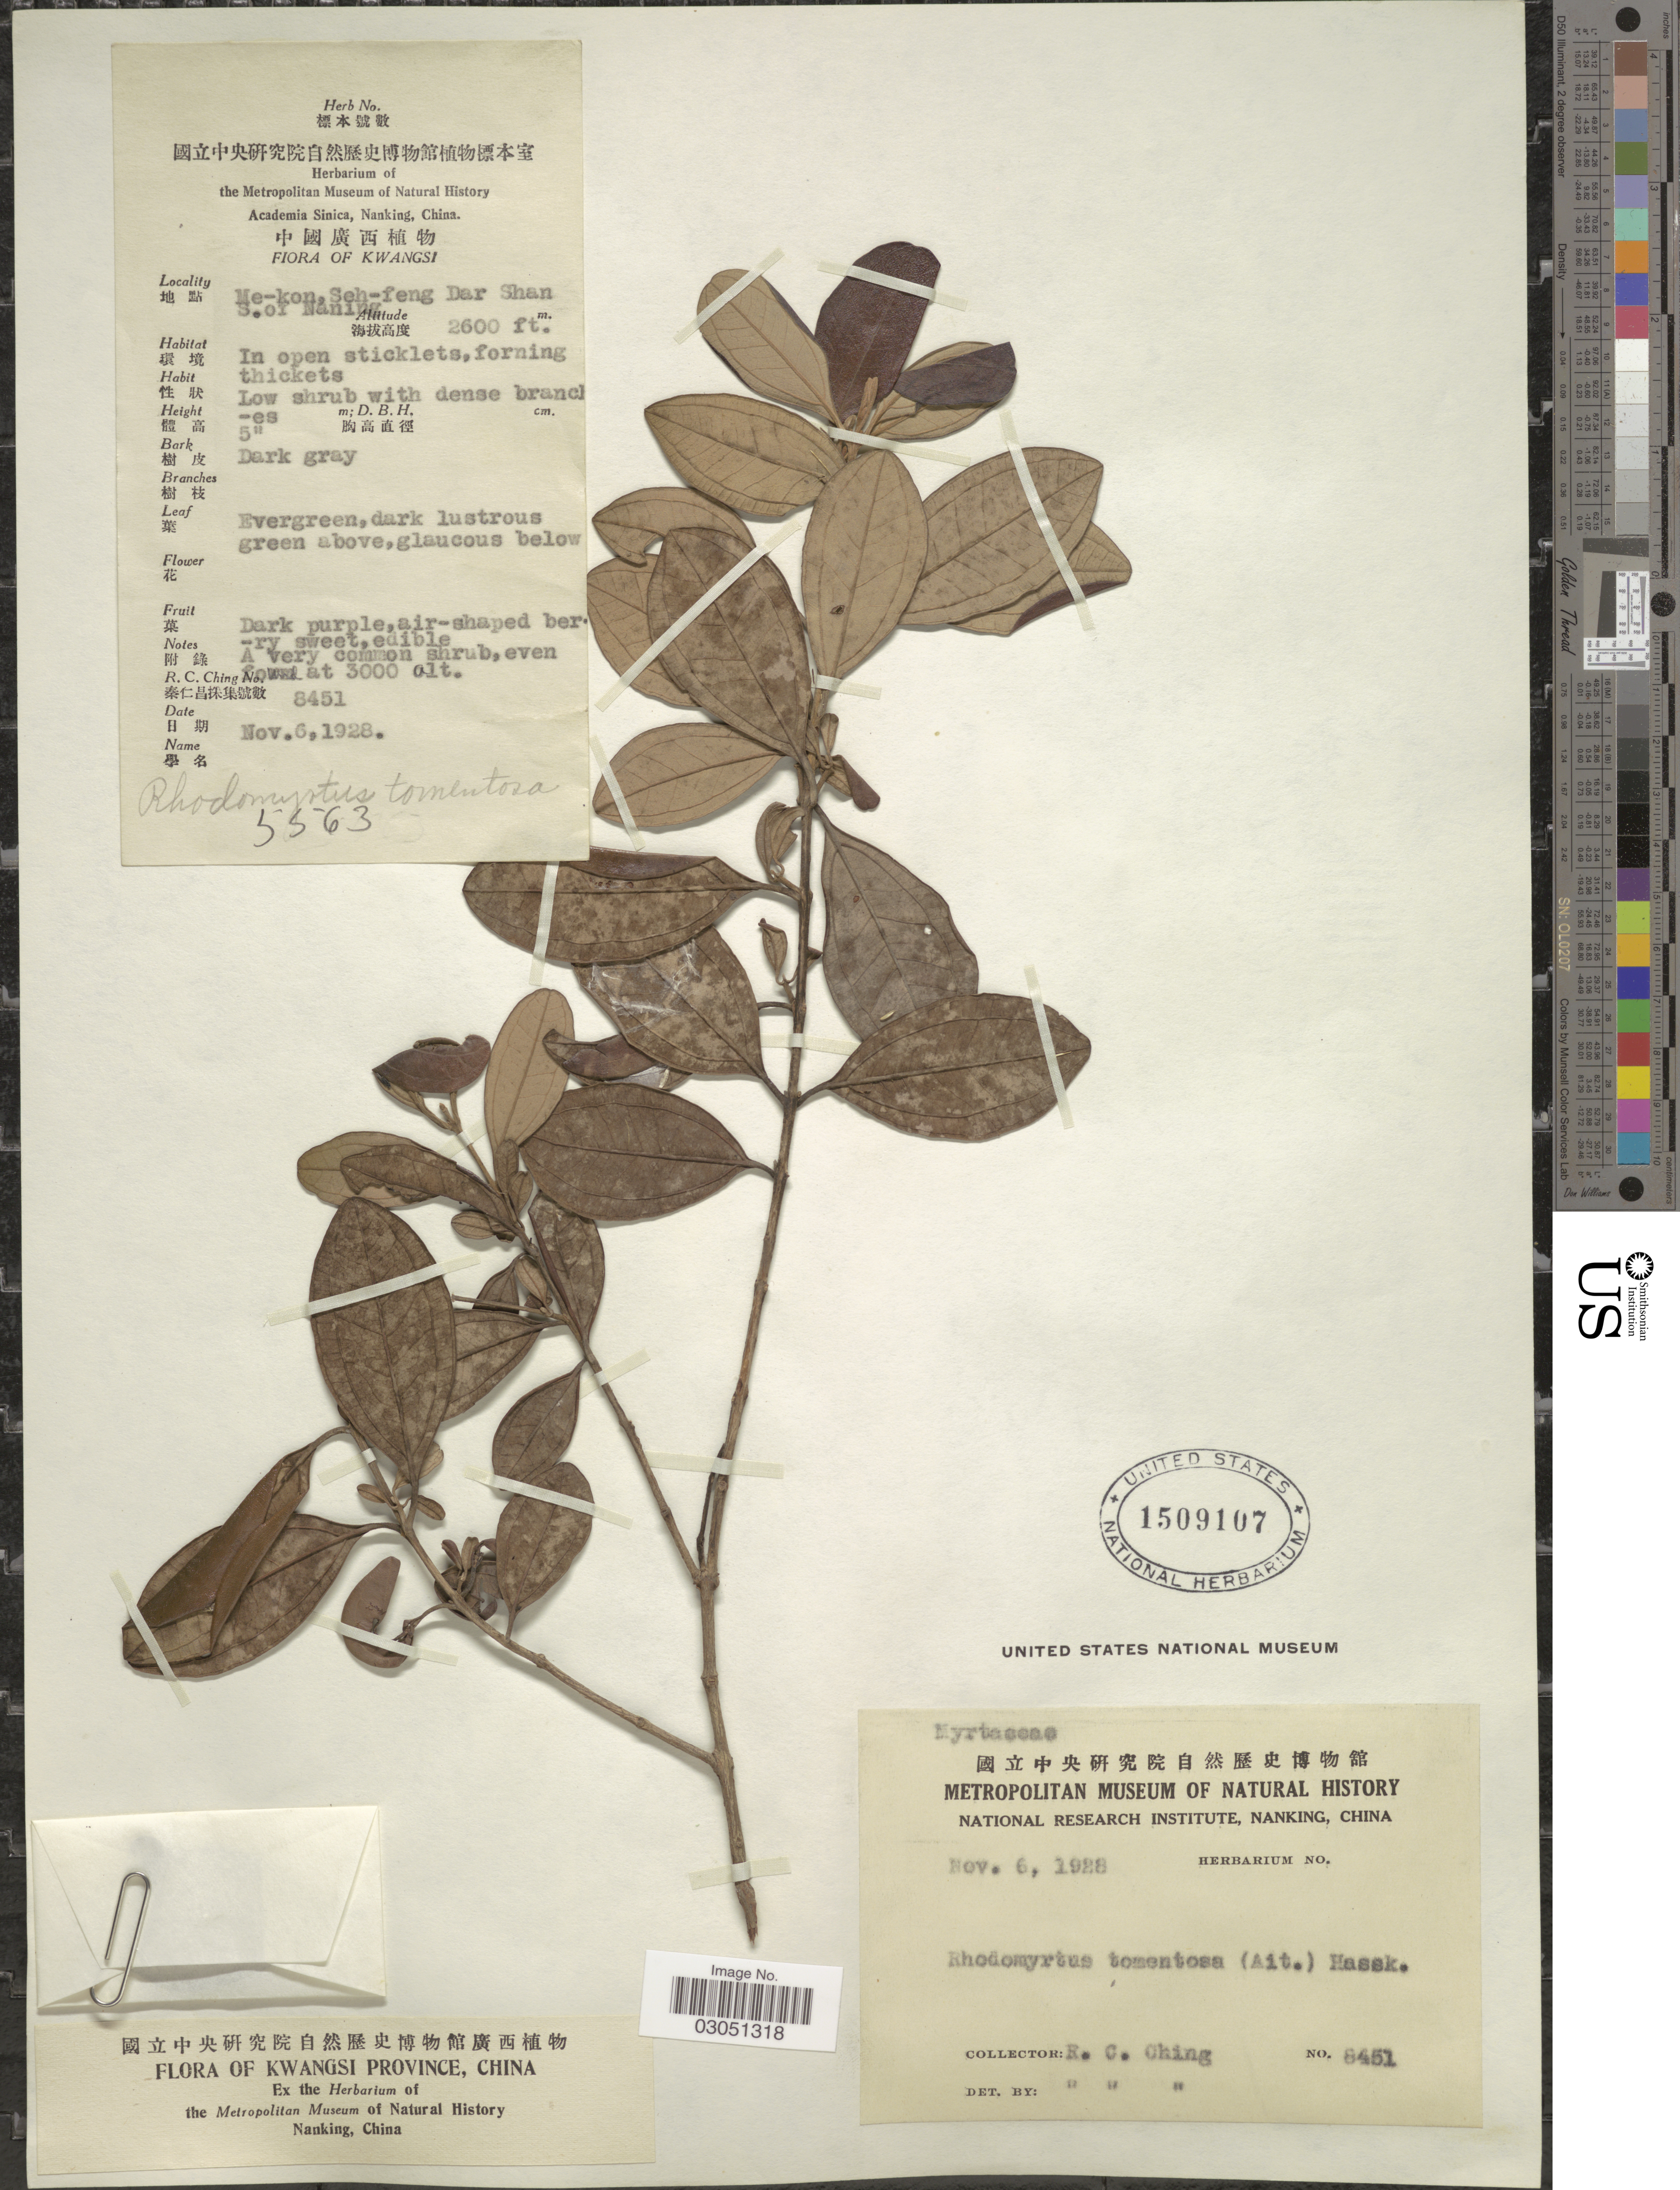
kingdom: Plantae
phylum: Tracheophyta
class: Magnoliopsida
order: Myrtales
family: Myrtaceae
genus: Rhodomyrtus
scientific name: Rhodomyrtus tomentosa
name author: (Aiton) Hassk.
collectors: R. C. Ching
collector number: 8451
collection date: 1928-11-06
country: China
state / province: Guangxi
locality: Kwangsi Province, Me-kon, Seh-feng Dar Shan S. of Naning.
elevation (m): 792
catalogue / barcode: US 1509107